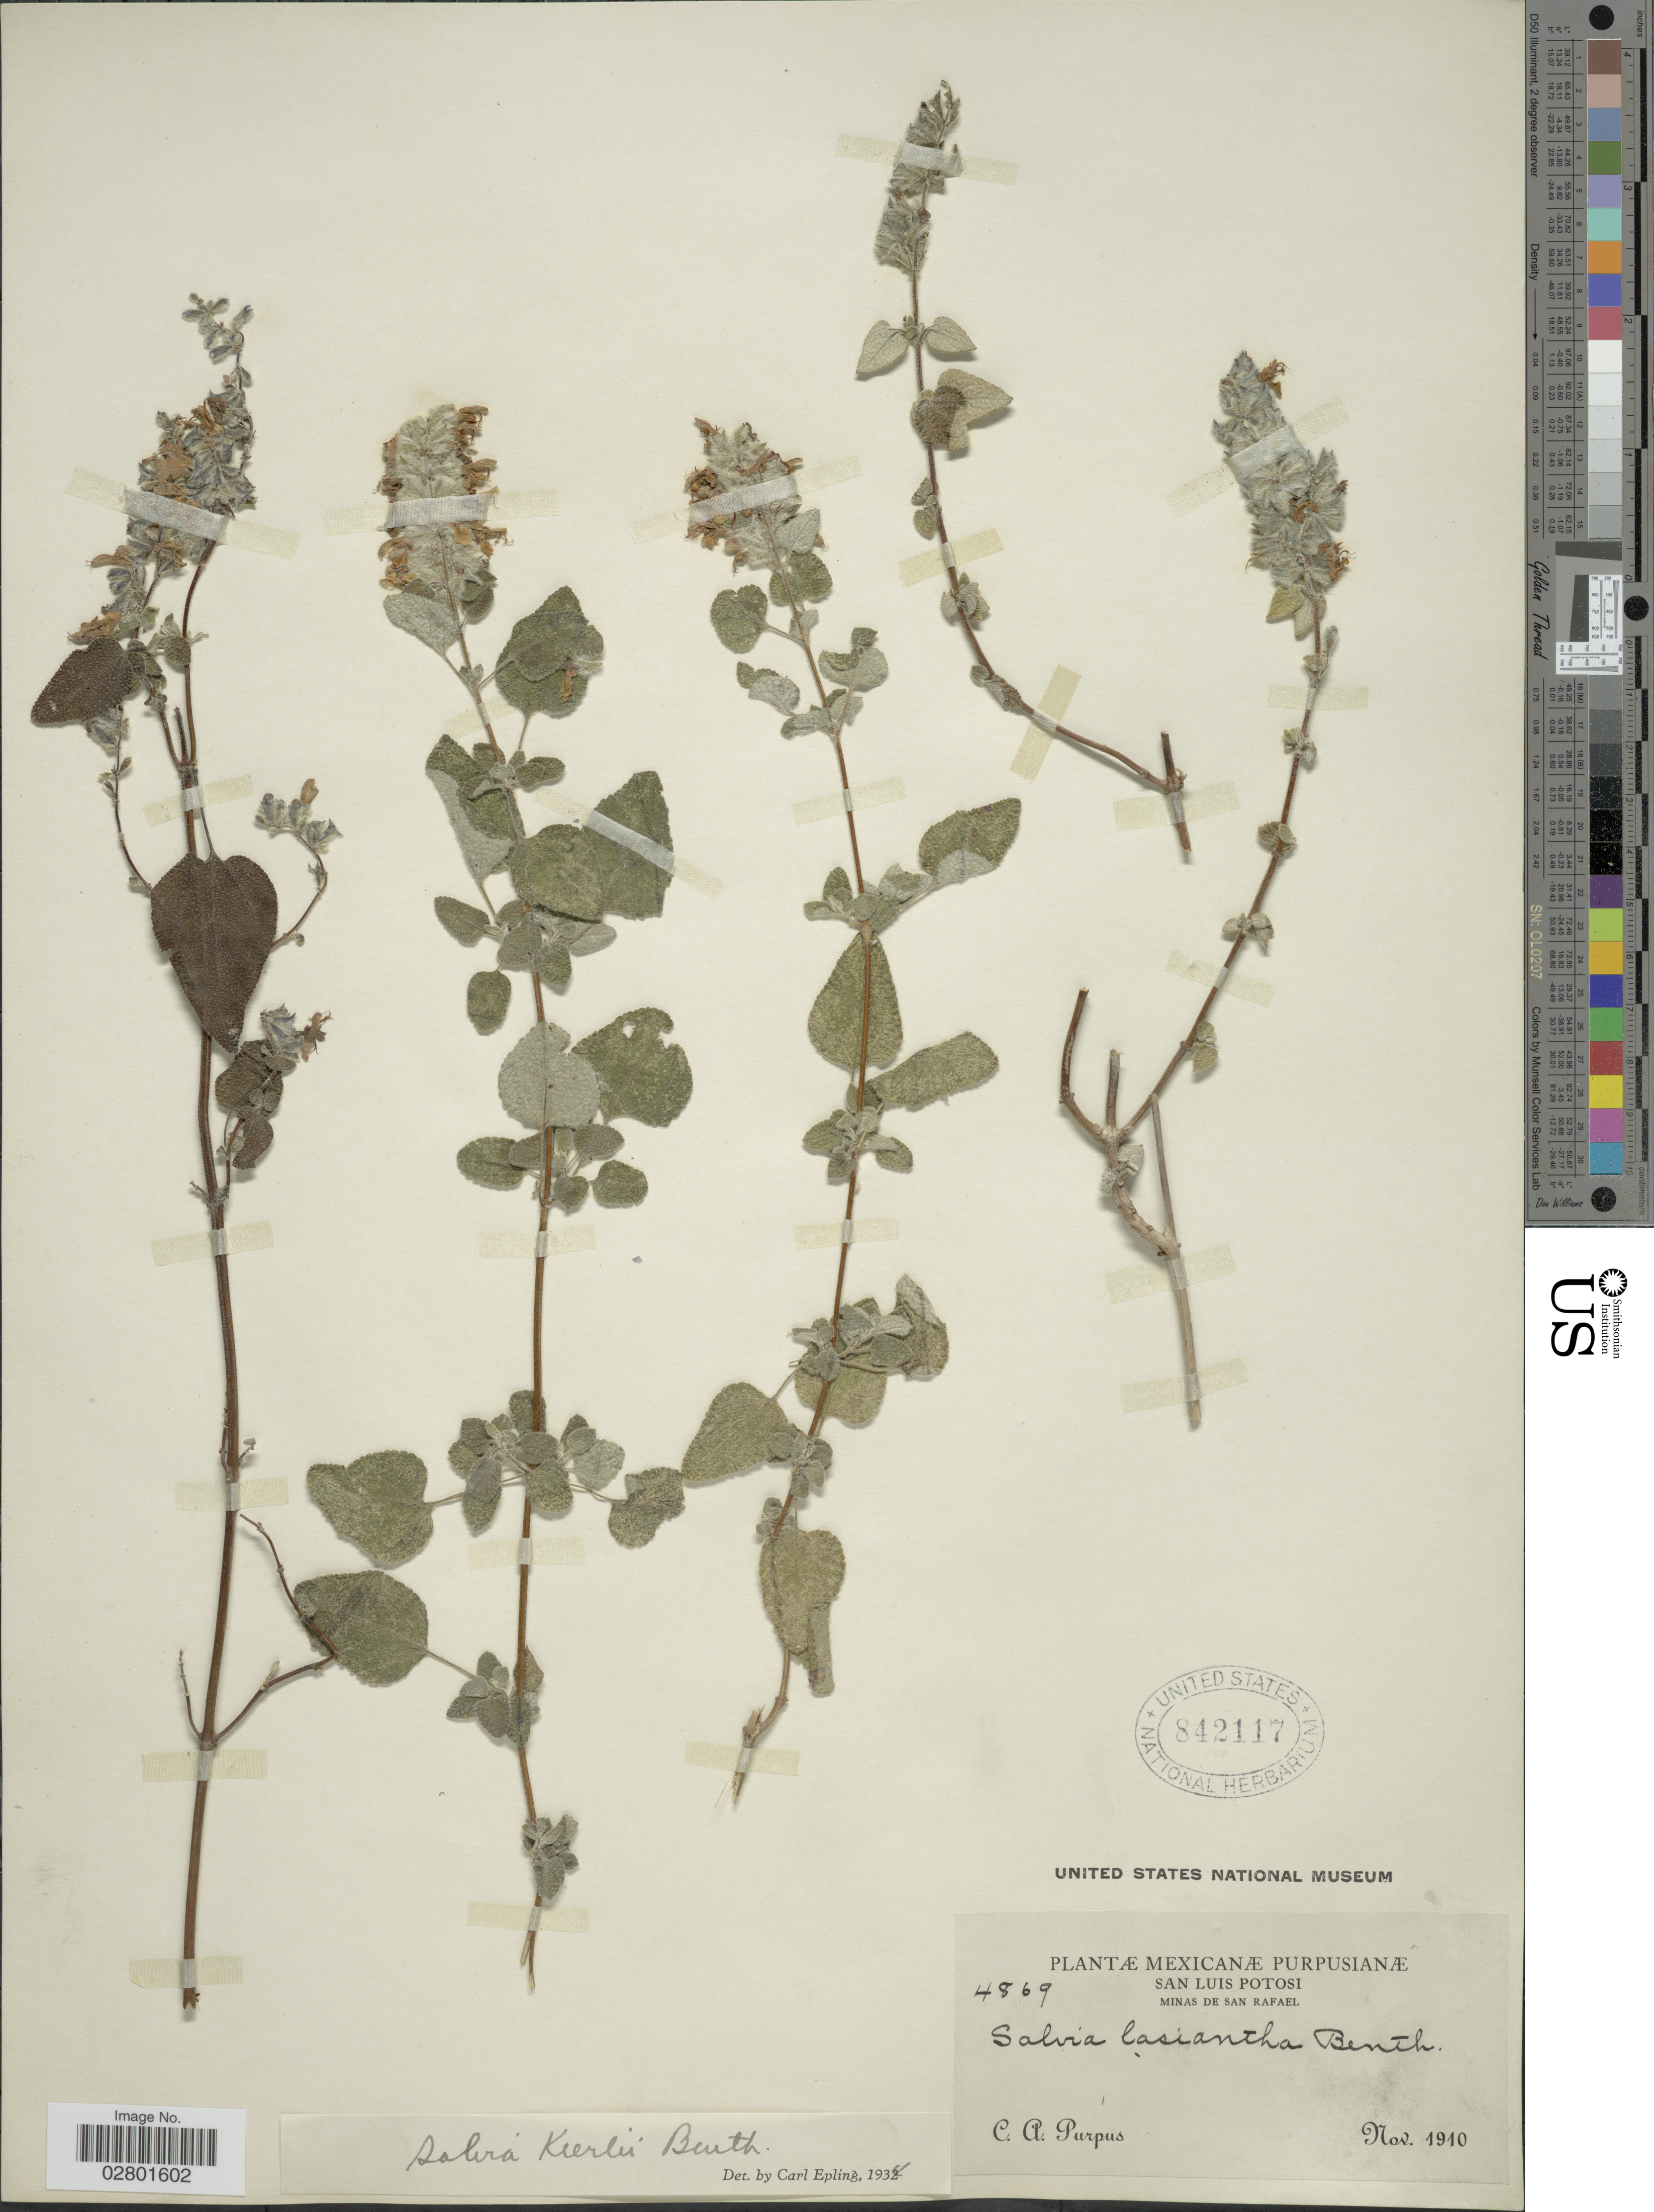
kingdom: Plantae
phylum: Tracheophyta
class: Magnoliopsida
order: Lamiales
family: Lamiaceae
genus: Salvia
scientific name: Salvia keerlii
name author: Benth.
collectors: C. A. Purpus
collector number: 4869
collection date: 1910-11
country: Mexico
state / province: Hidalgo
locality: Minas de San Rafael.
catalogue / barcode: US 842117